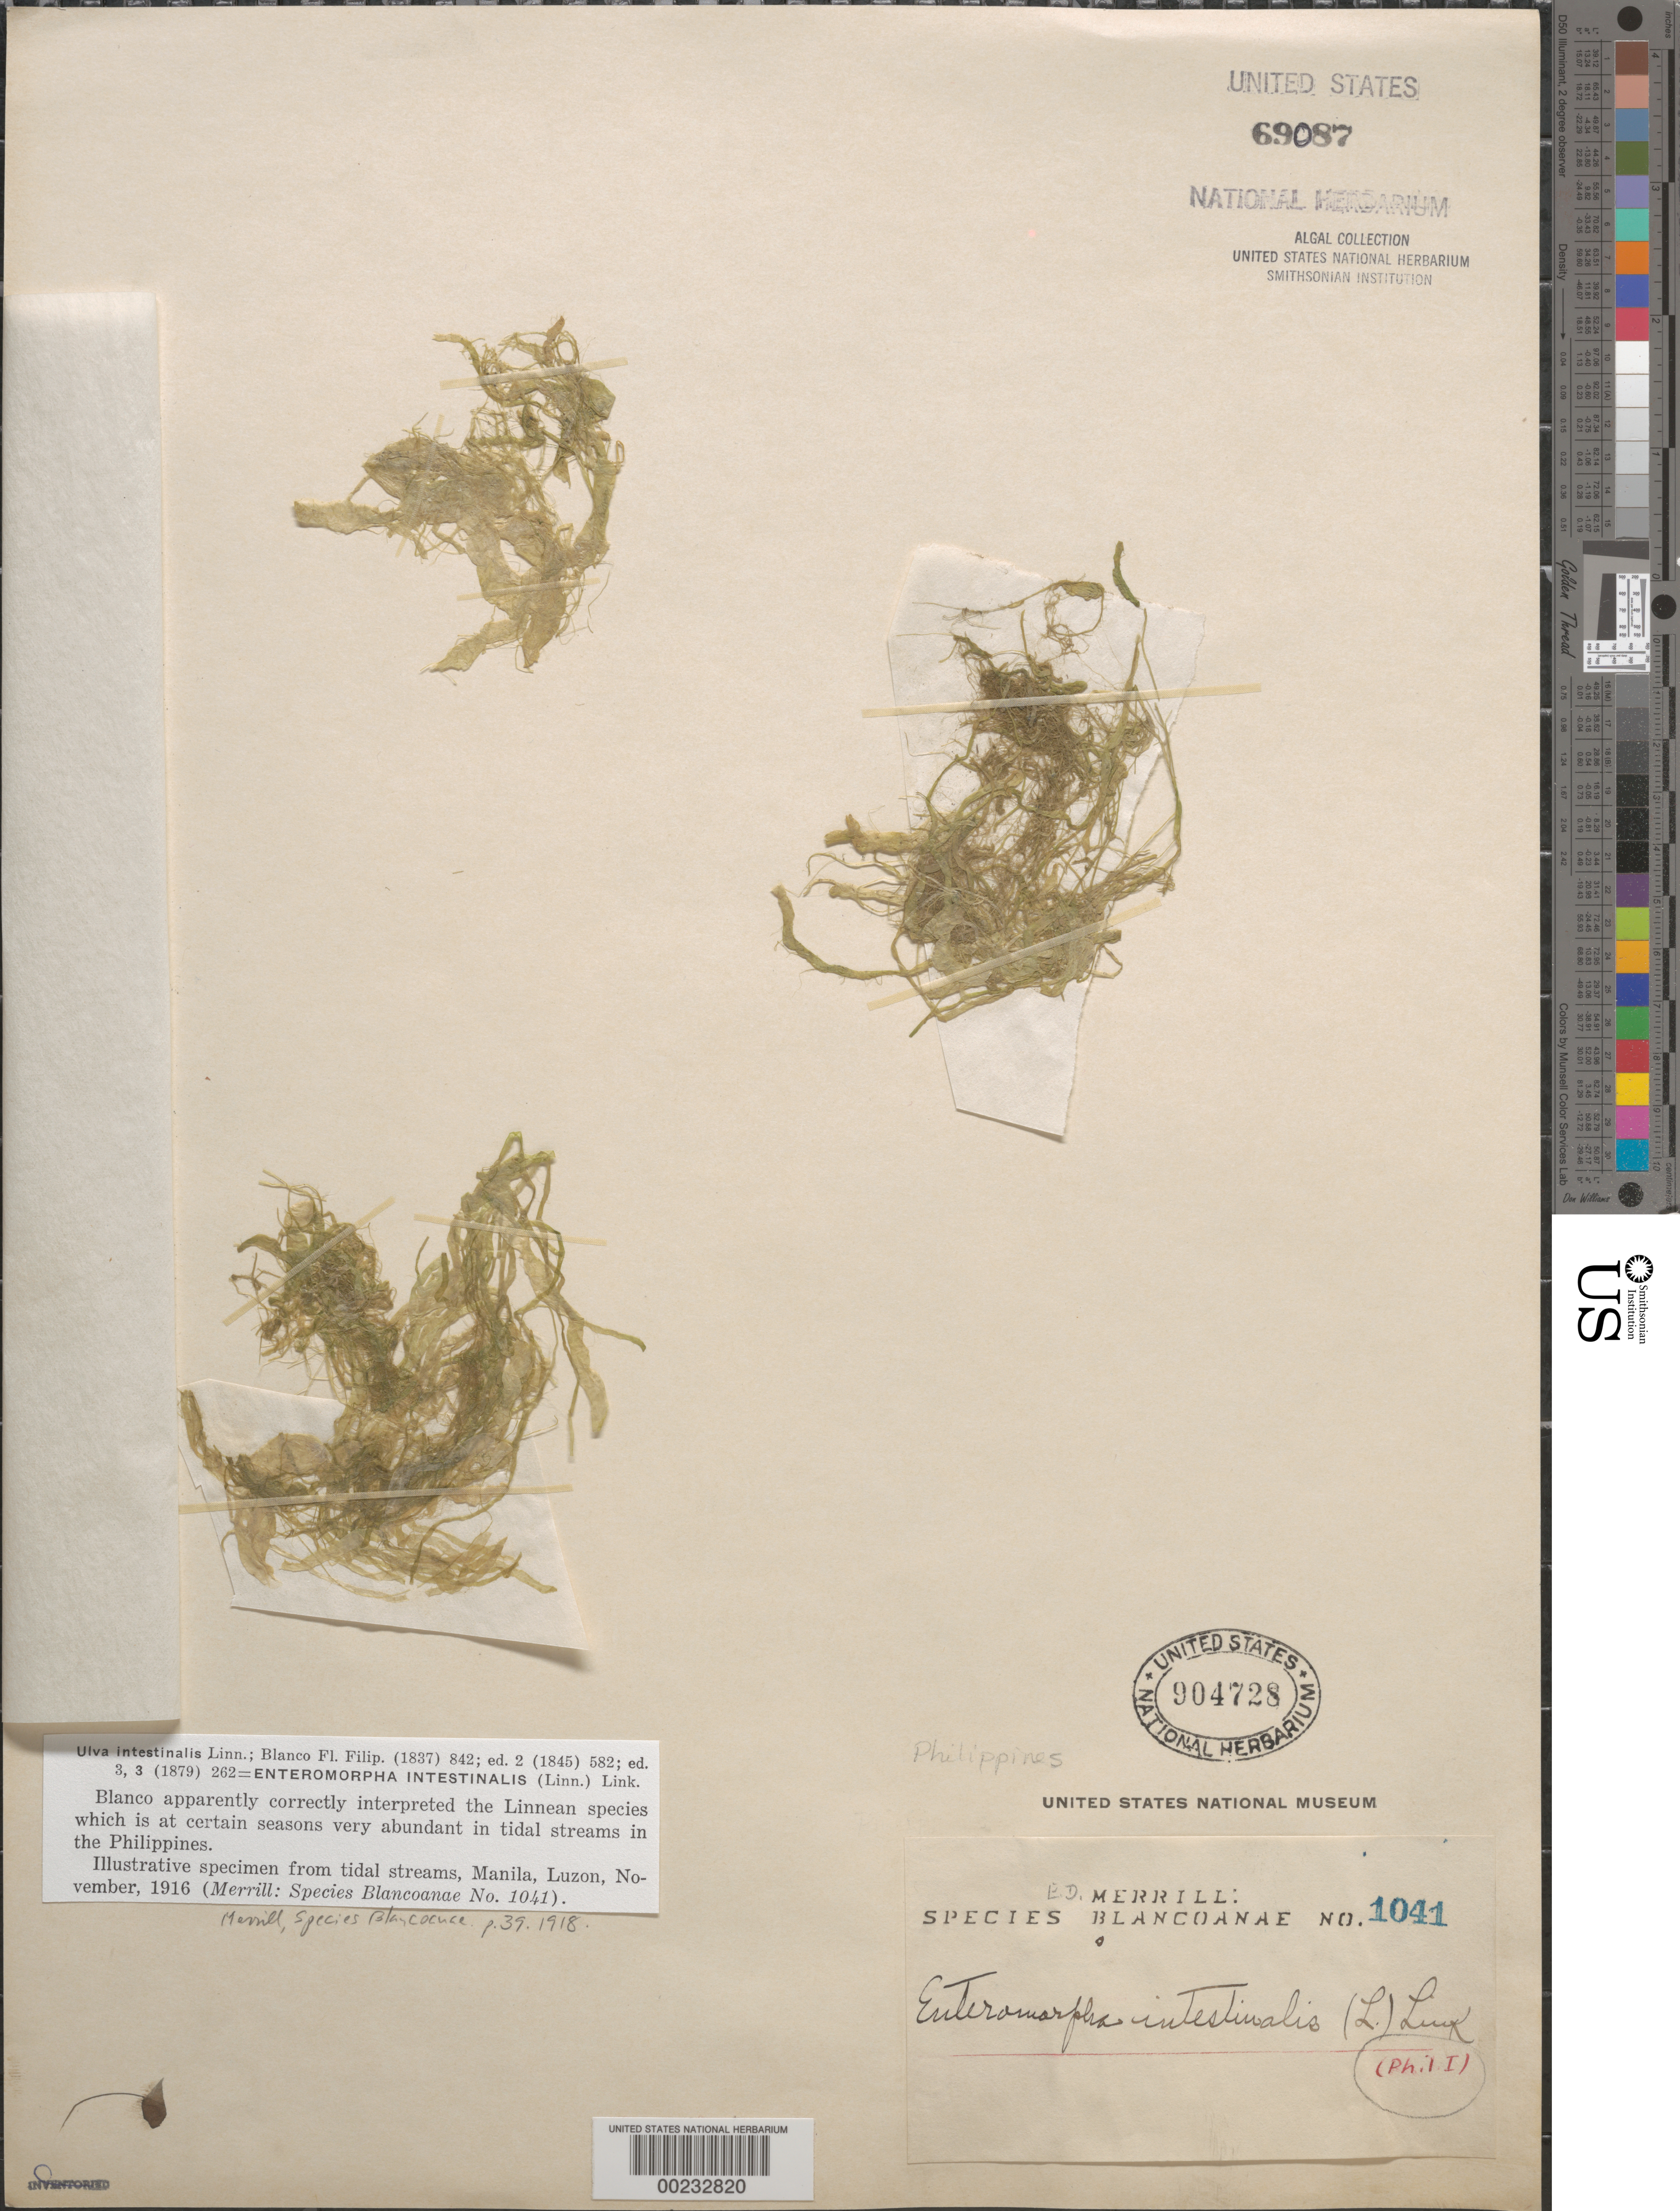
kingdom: Plantae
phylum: Chlorophyta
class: Ulvophyceae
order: Ulvales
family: Ulvaceae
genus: Ulva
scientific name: Ulva intestinalis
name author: L.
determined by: Algae name updating Project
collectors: E. D. Merrill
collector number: Sp. Blancoan. 1041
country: Philippines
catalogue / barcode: US 69087